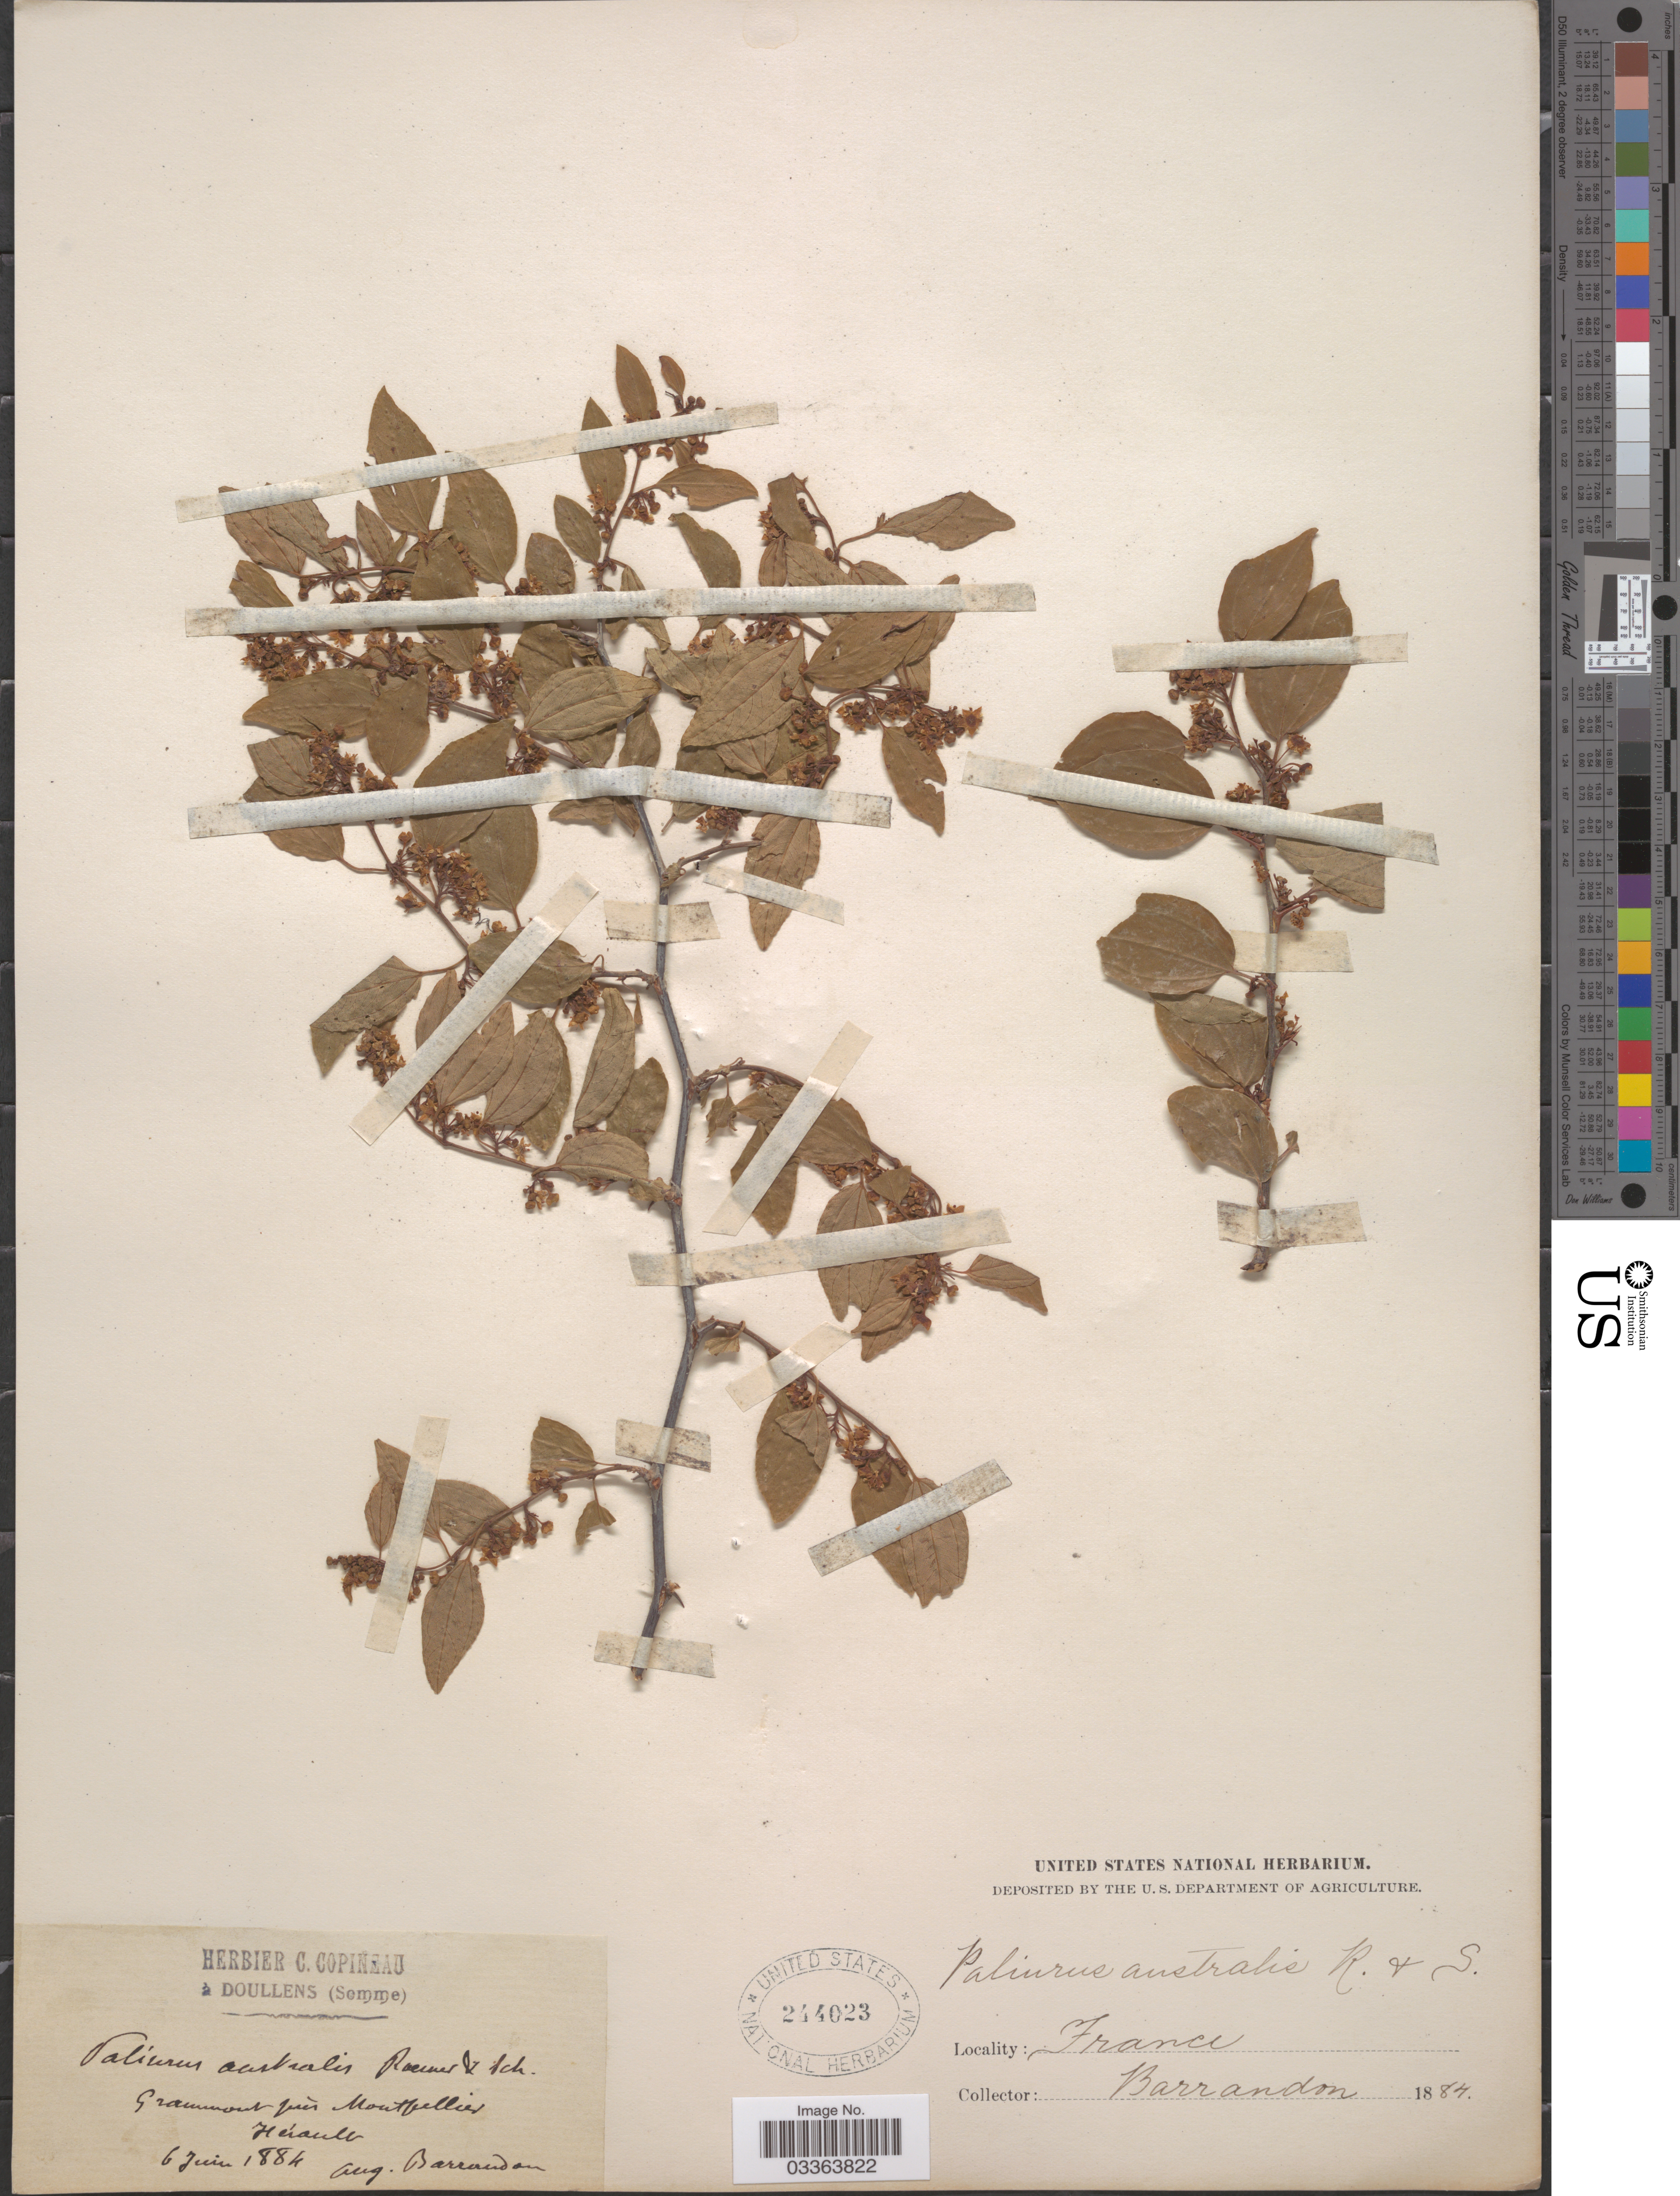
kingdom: Plantae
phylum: Tracheophyta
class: Magnoliopsida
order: Rosales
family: Rhamnaceae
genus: Paliurus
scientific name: Paliurus australis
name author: Gaertn.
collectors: A. Barrandon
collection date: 1884-06-06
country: France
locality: Grammont près Montpellier Hérault.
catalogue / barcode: US 244023